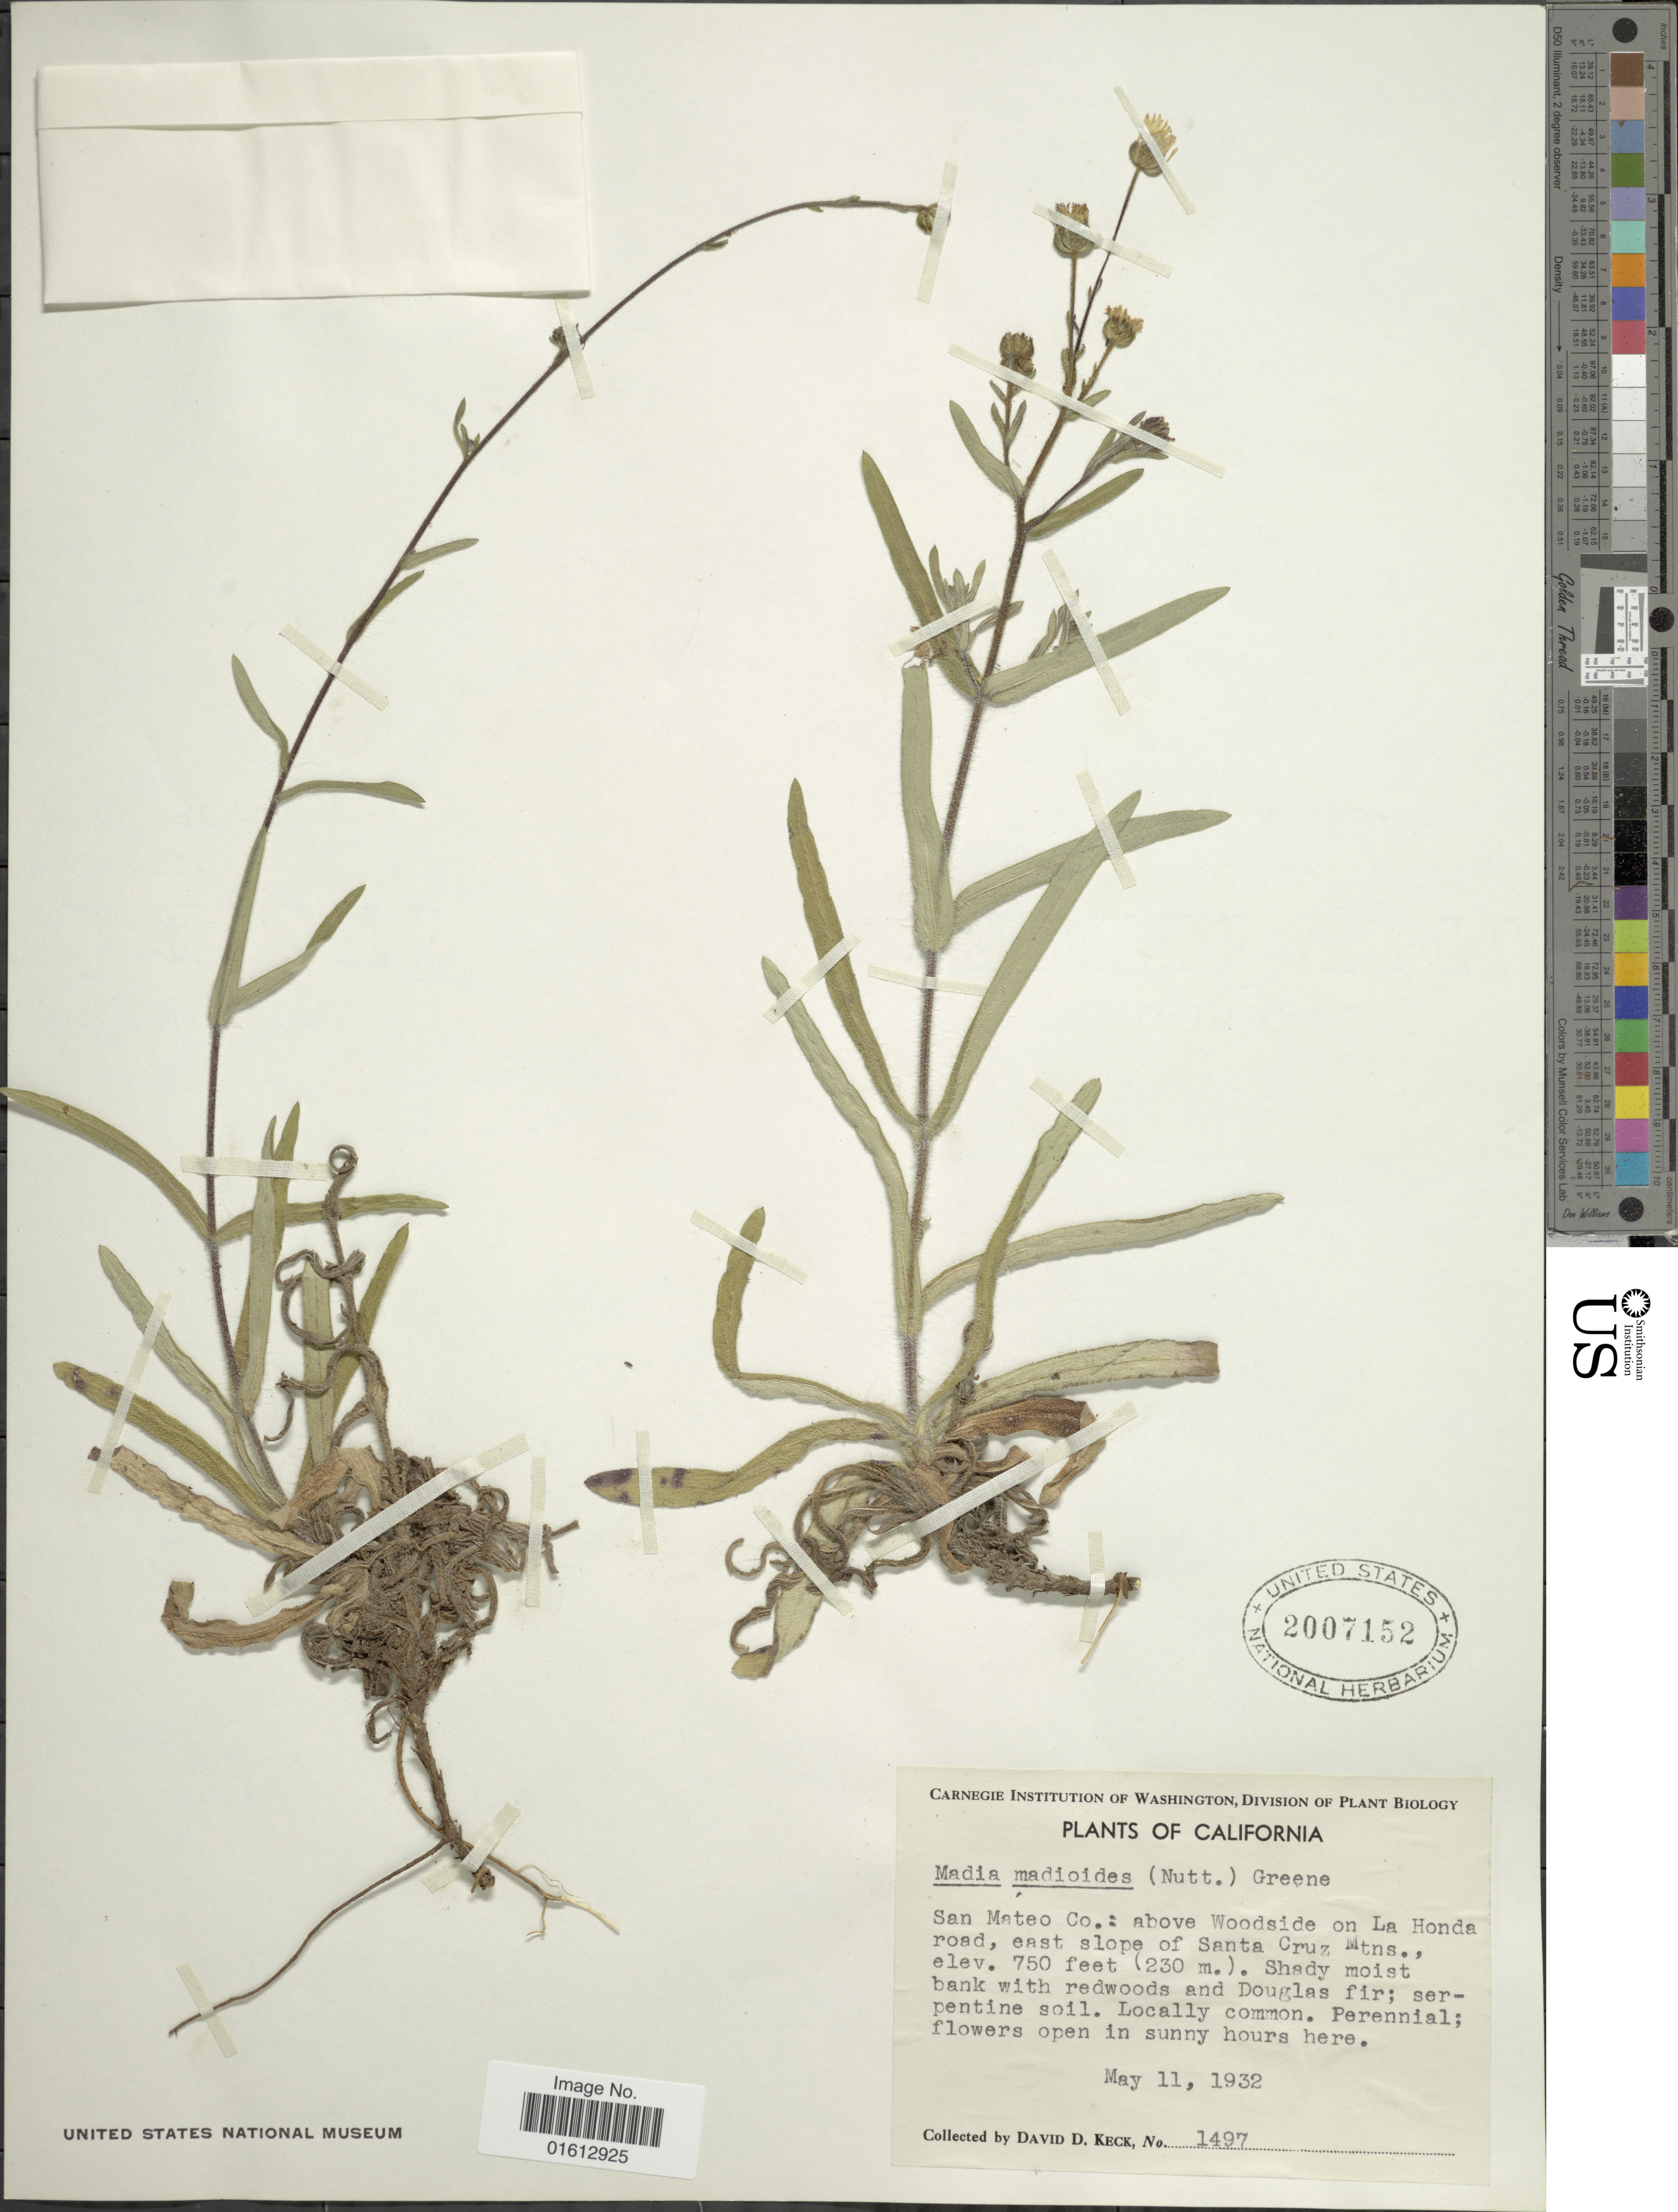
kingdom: Plantae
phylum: Tracheophyta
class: Magnoliopsida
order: Asterales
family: Asteraceae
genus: Madia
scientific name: Madia madioides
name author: (Nutt.) Greene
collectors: D. D. Keck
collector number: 1497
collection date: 1932-05-11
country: United States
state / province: California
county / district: San Mateo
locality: California, San Mateo Co.: above Woodside on la Honda road, east slope of Santa Cruz Mtns.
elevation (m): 229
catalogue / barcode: US 2007152